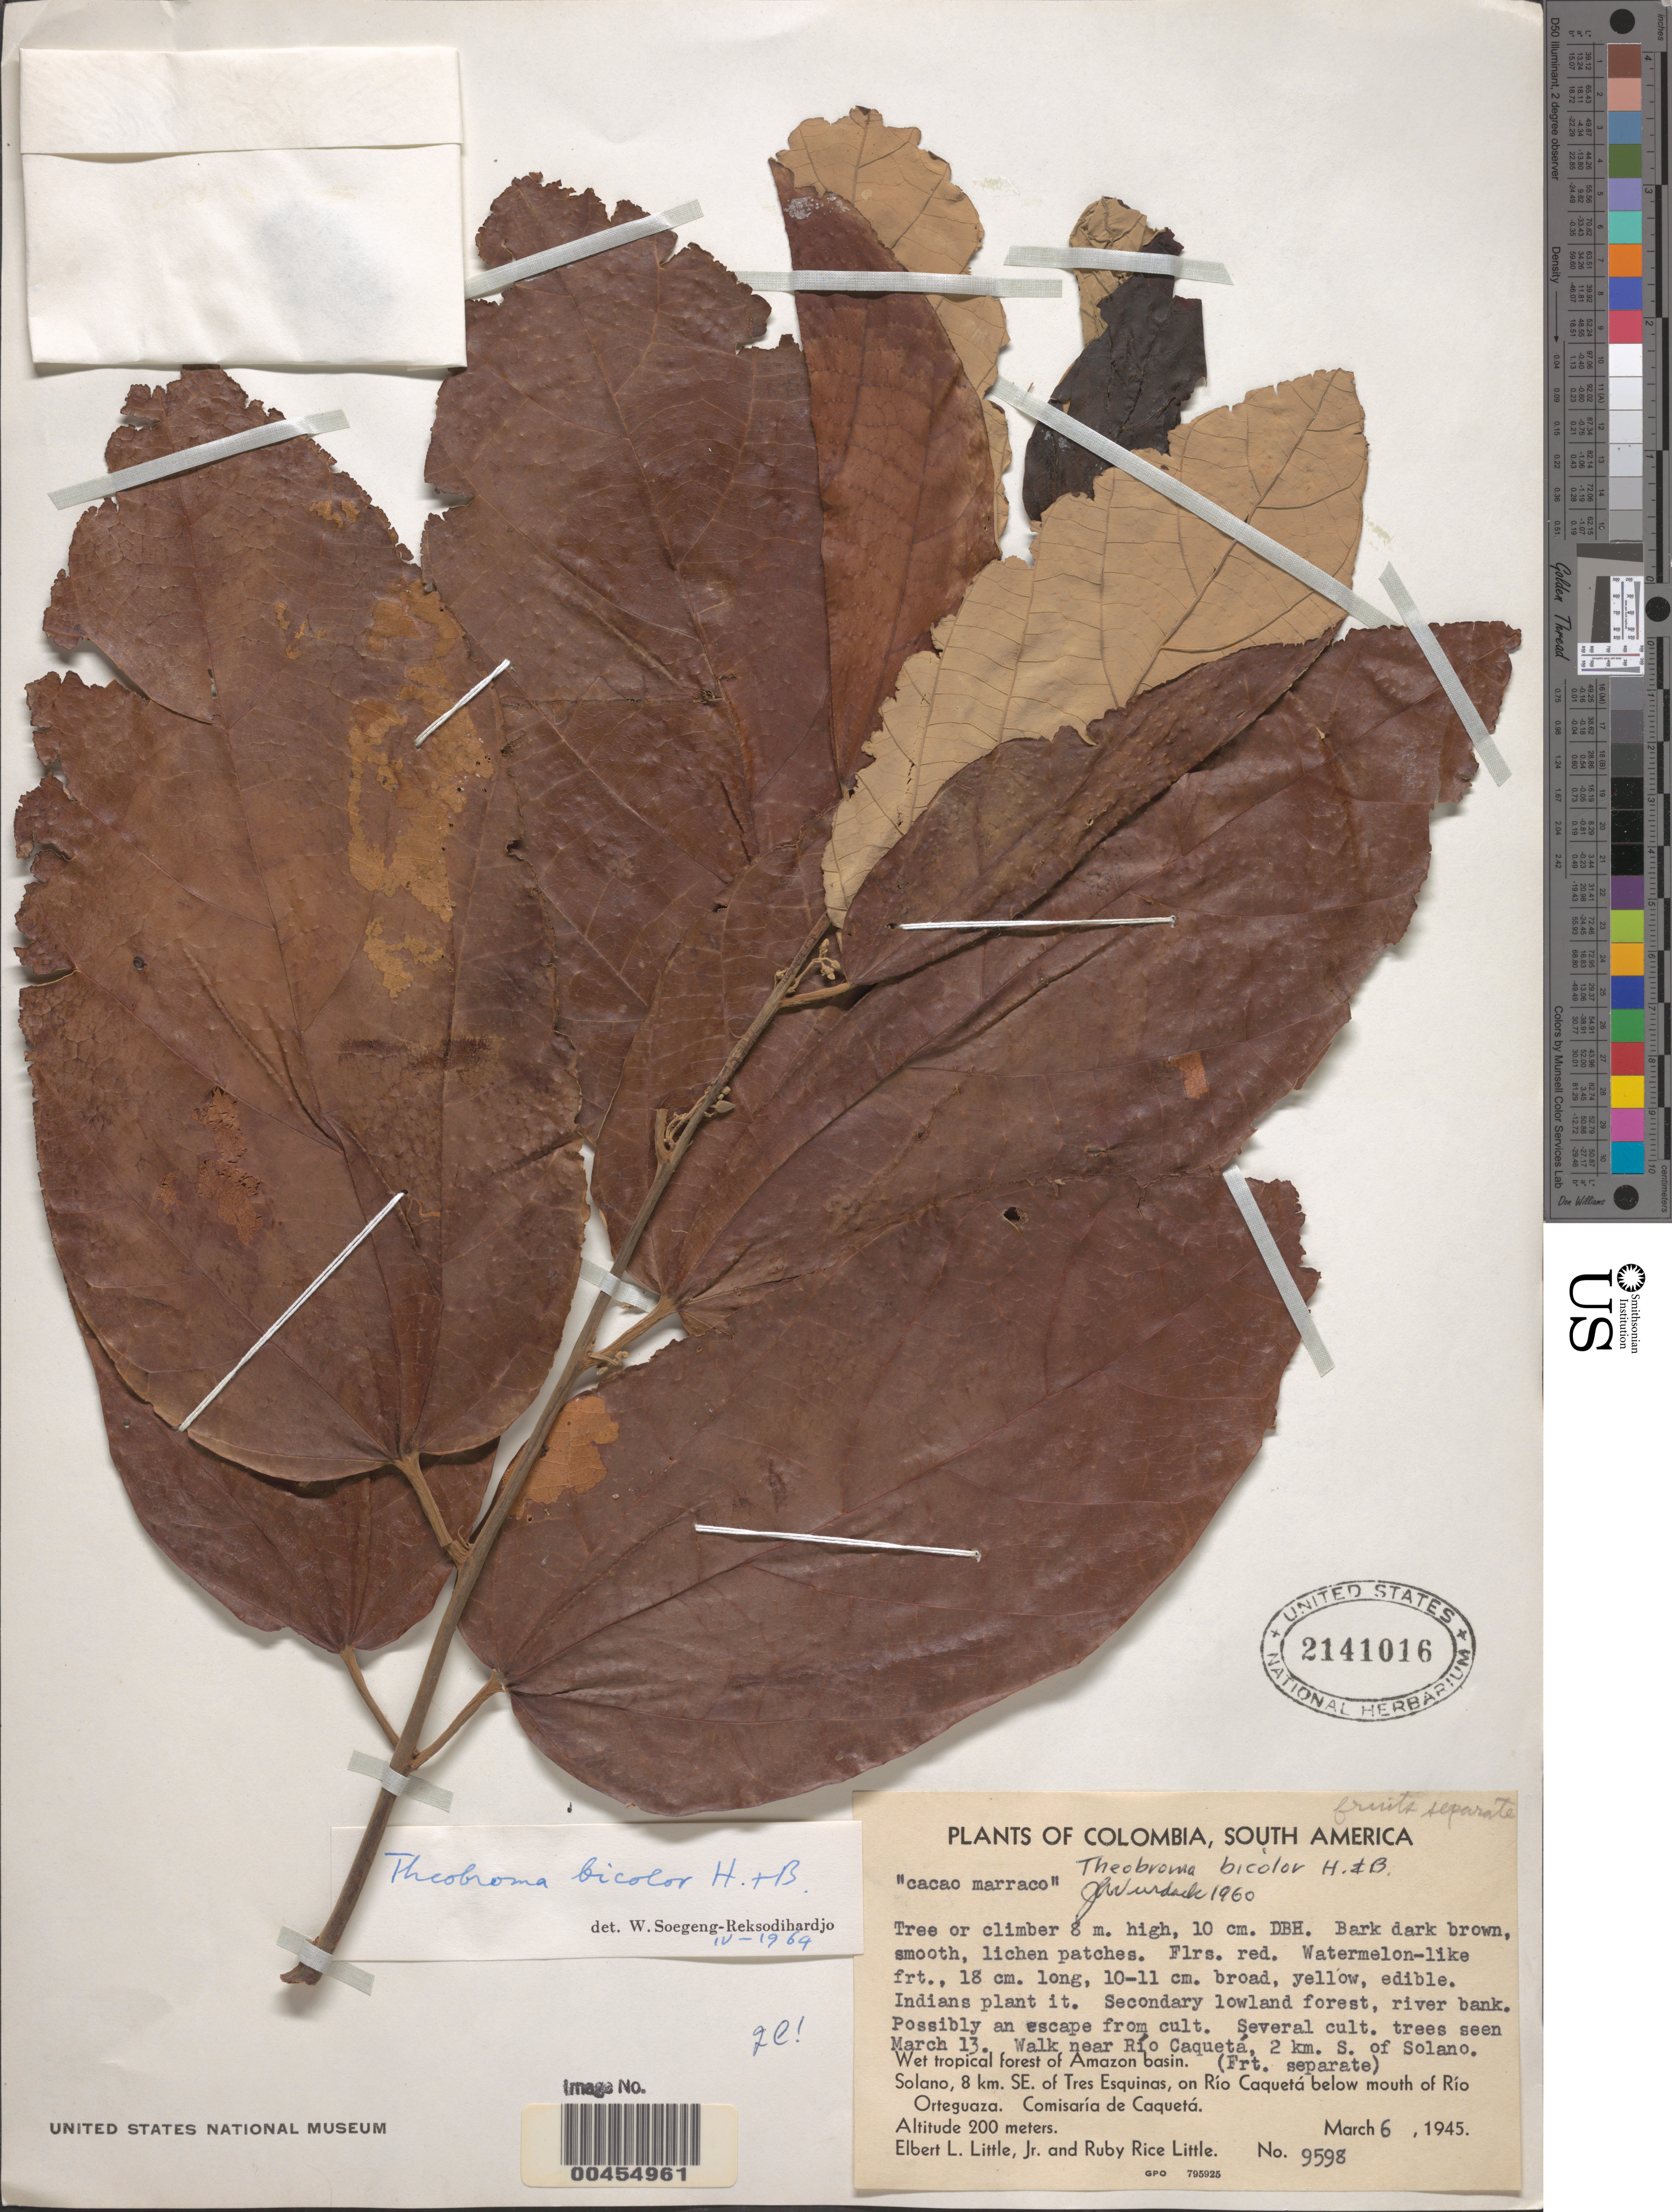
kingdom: Plantae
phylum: Tracheophyta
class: Magnoliopsida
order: Malvales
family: Malvaceae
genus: Theobroma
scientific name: Theobroma bicolor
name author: Bonpl.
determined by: Dorr, L. J., (BOT), Smithsonian Institution - National Museum of Natural History (UNITED STATES)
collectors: E. L. Little & R. R. Little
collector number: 9598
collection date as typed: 06 Mar 1945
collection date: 1945-03-06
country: Colombia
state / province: Caquetá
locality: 2 km S of Solano, 8 km SE of Tres Esquinas, near Río Caquetá below mouth of Río Ortequaza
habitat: Secondary lowland forest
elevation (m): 200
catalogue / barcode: US 2141016